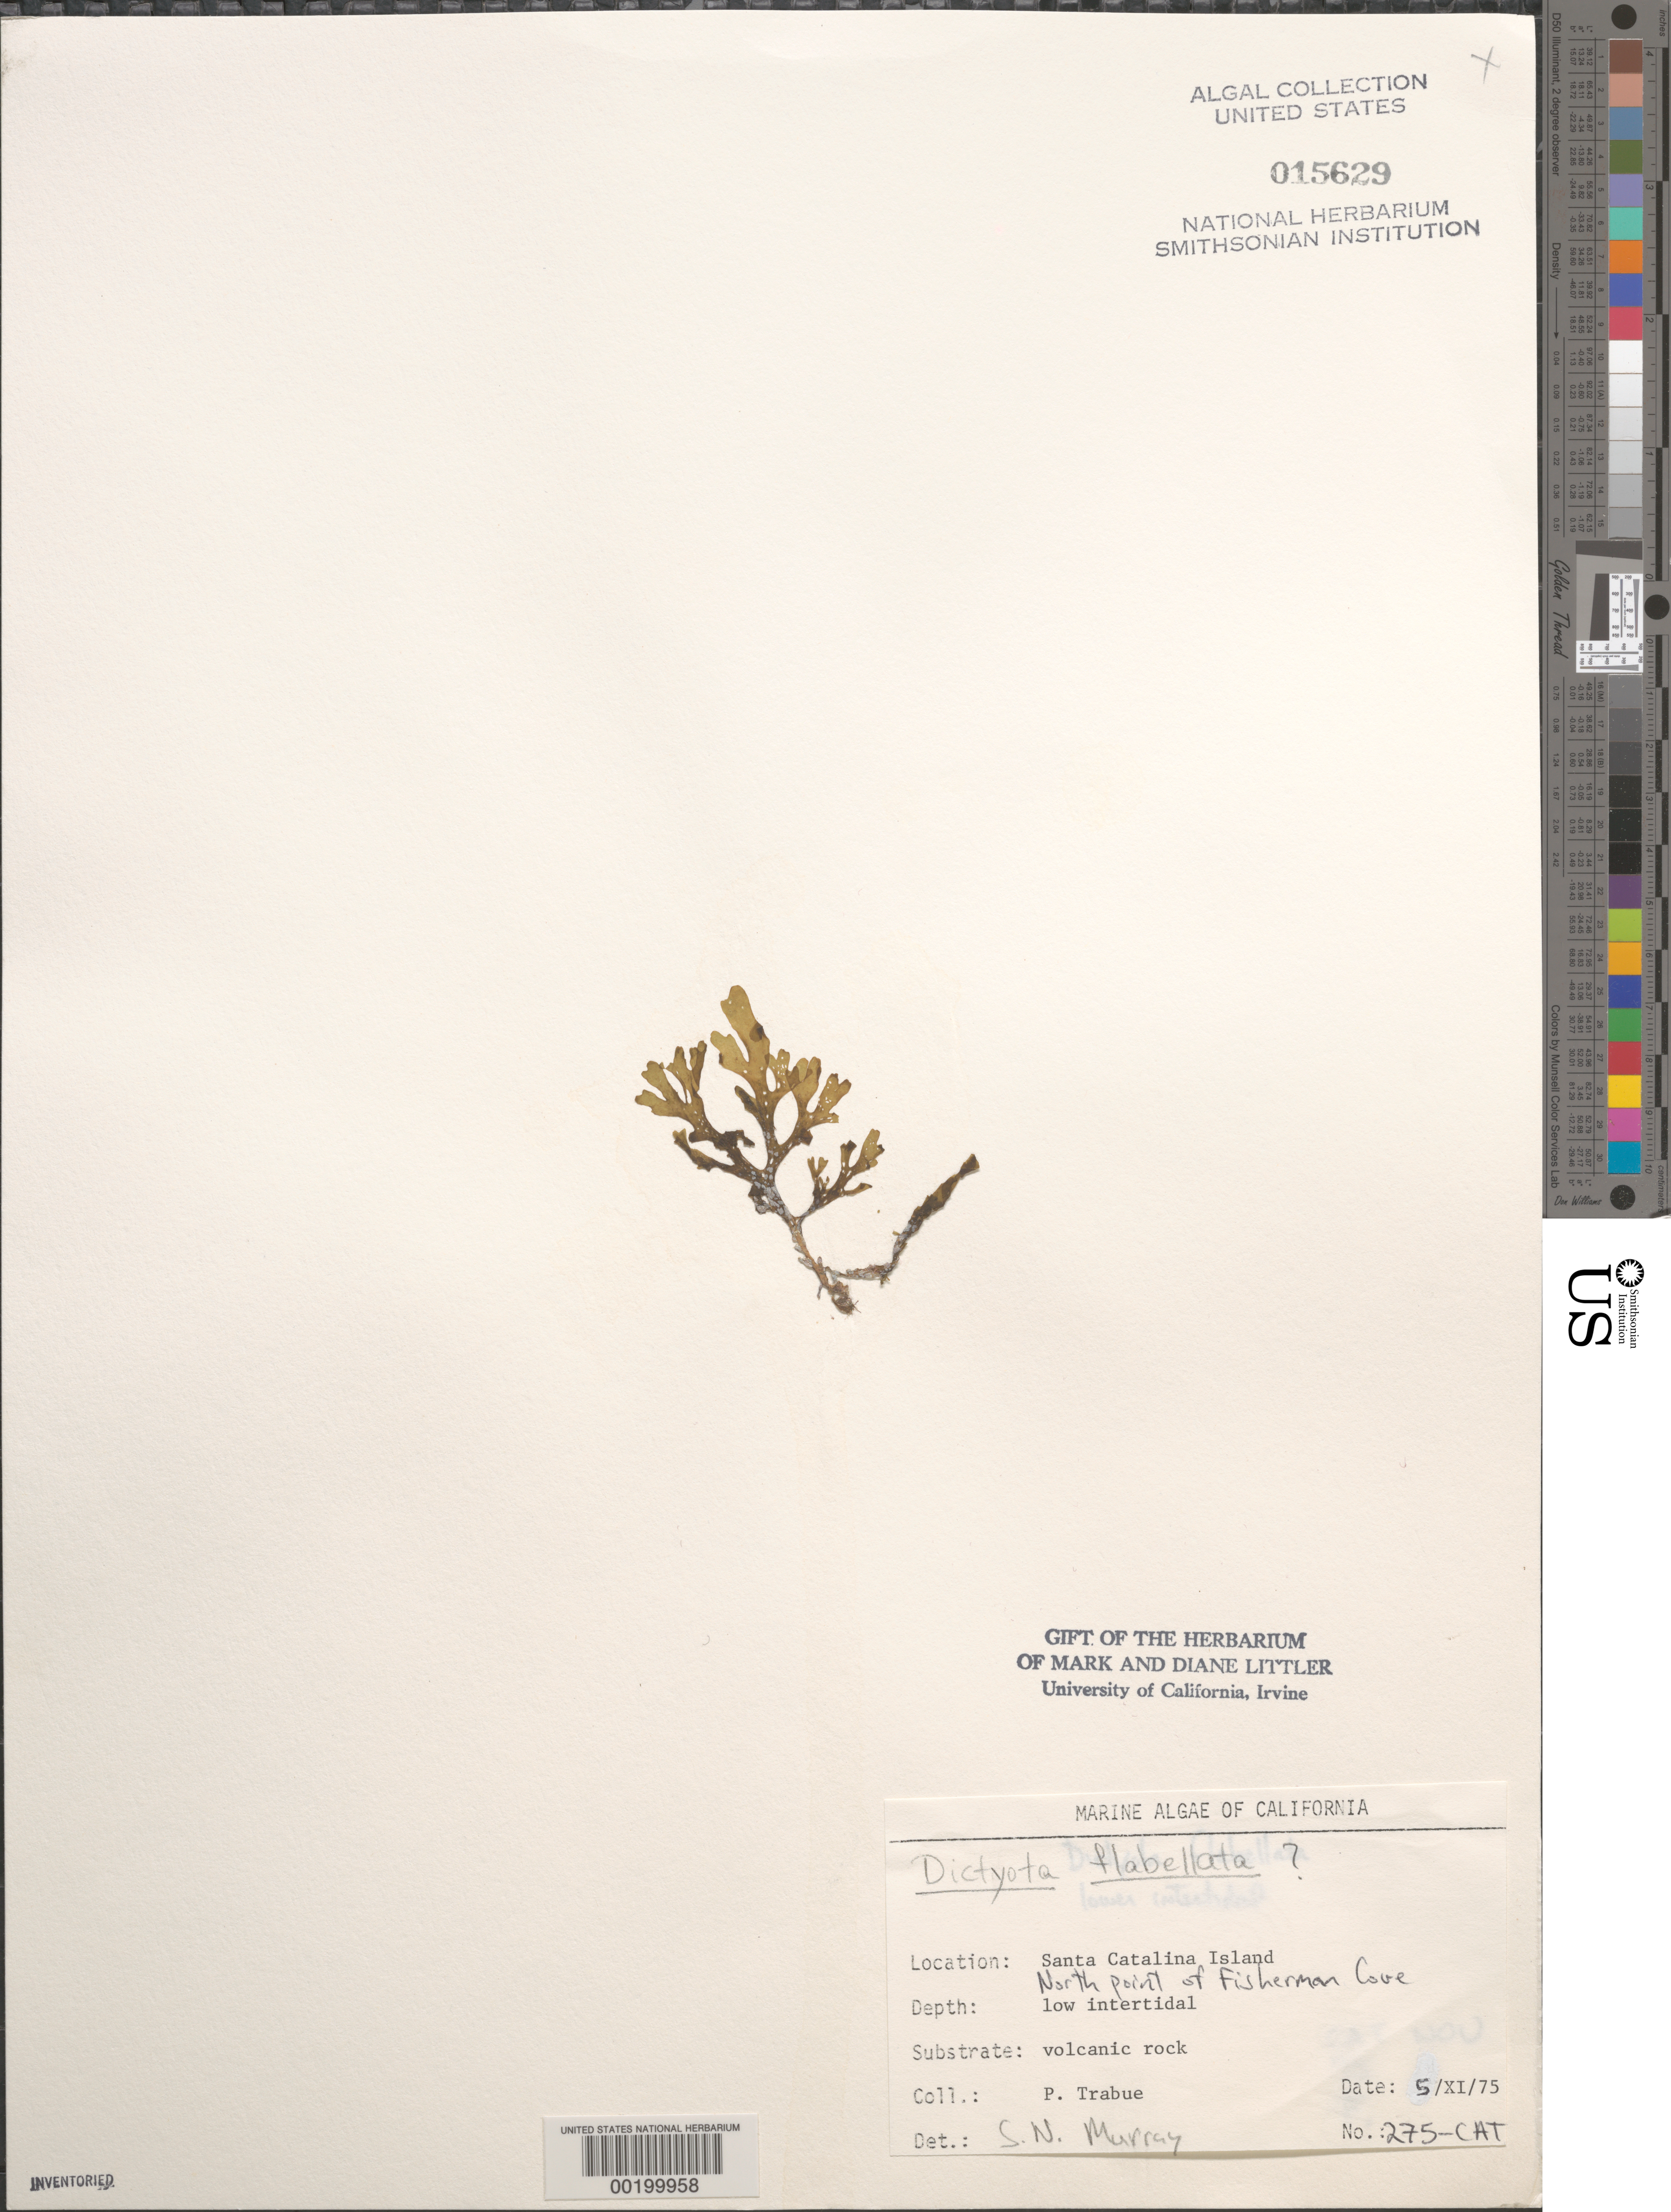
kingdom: Chromista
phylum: Ochrophyta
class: Phaeophyceae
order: Dictyotales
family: Dictyotaceae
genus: Dictyota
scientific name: Dictyota flabellata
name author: (Collins) Setch. & N.L. Gardner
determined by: Murray, S. N.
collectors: P. J. Trabue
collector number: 275-cat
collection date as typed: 05 Nov 1975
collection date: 1975-11-05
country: United States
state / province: California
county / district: Los Angeles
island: Santa Catalina Island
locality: Fishermen Cove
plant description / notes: BLM-SOCALBIGHT Rocky Intertidal Survey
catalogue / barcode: US 15629